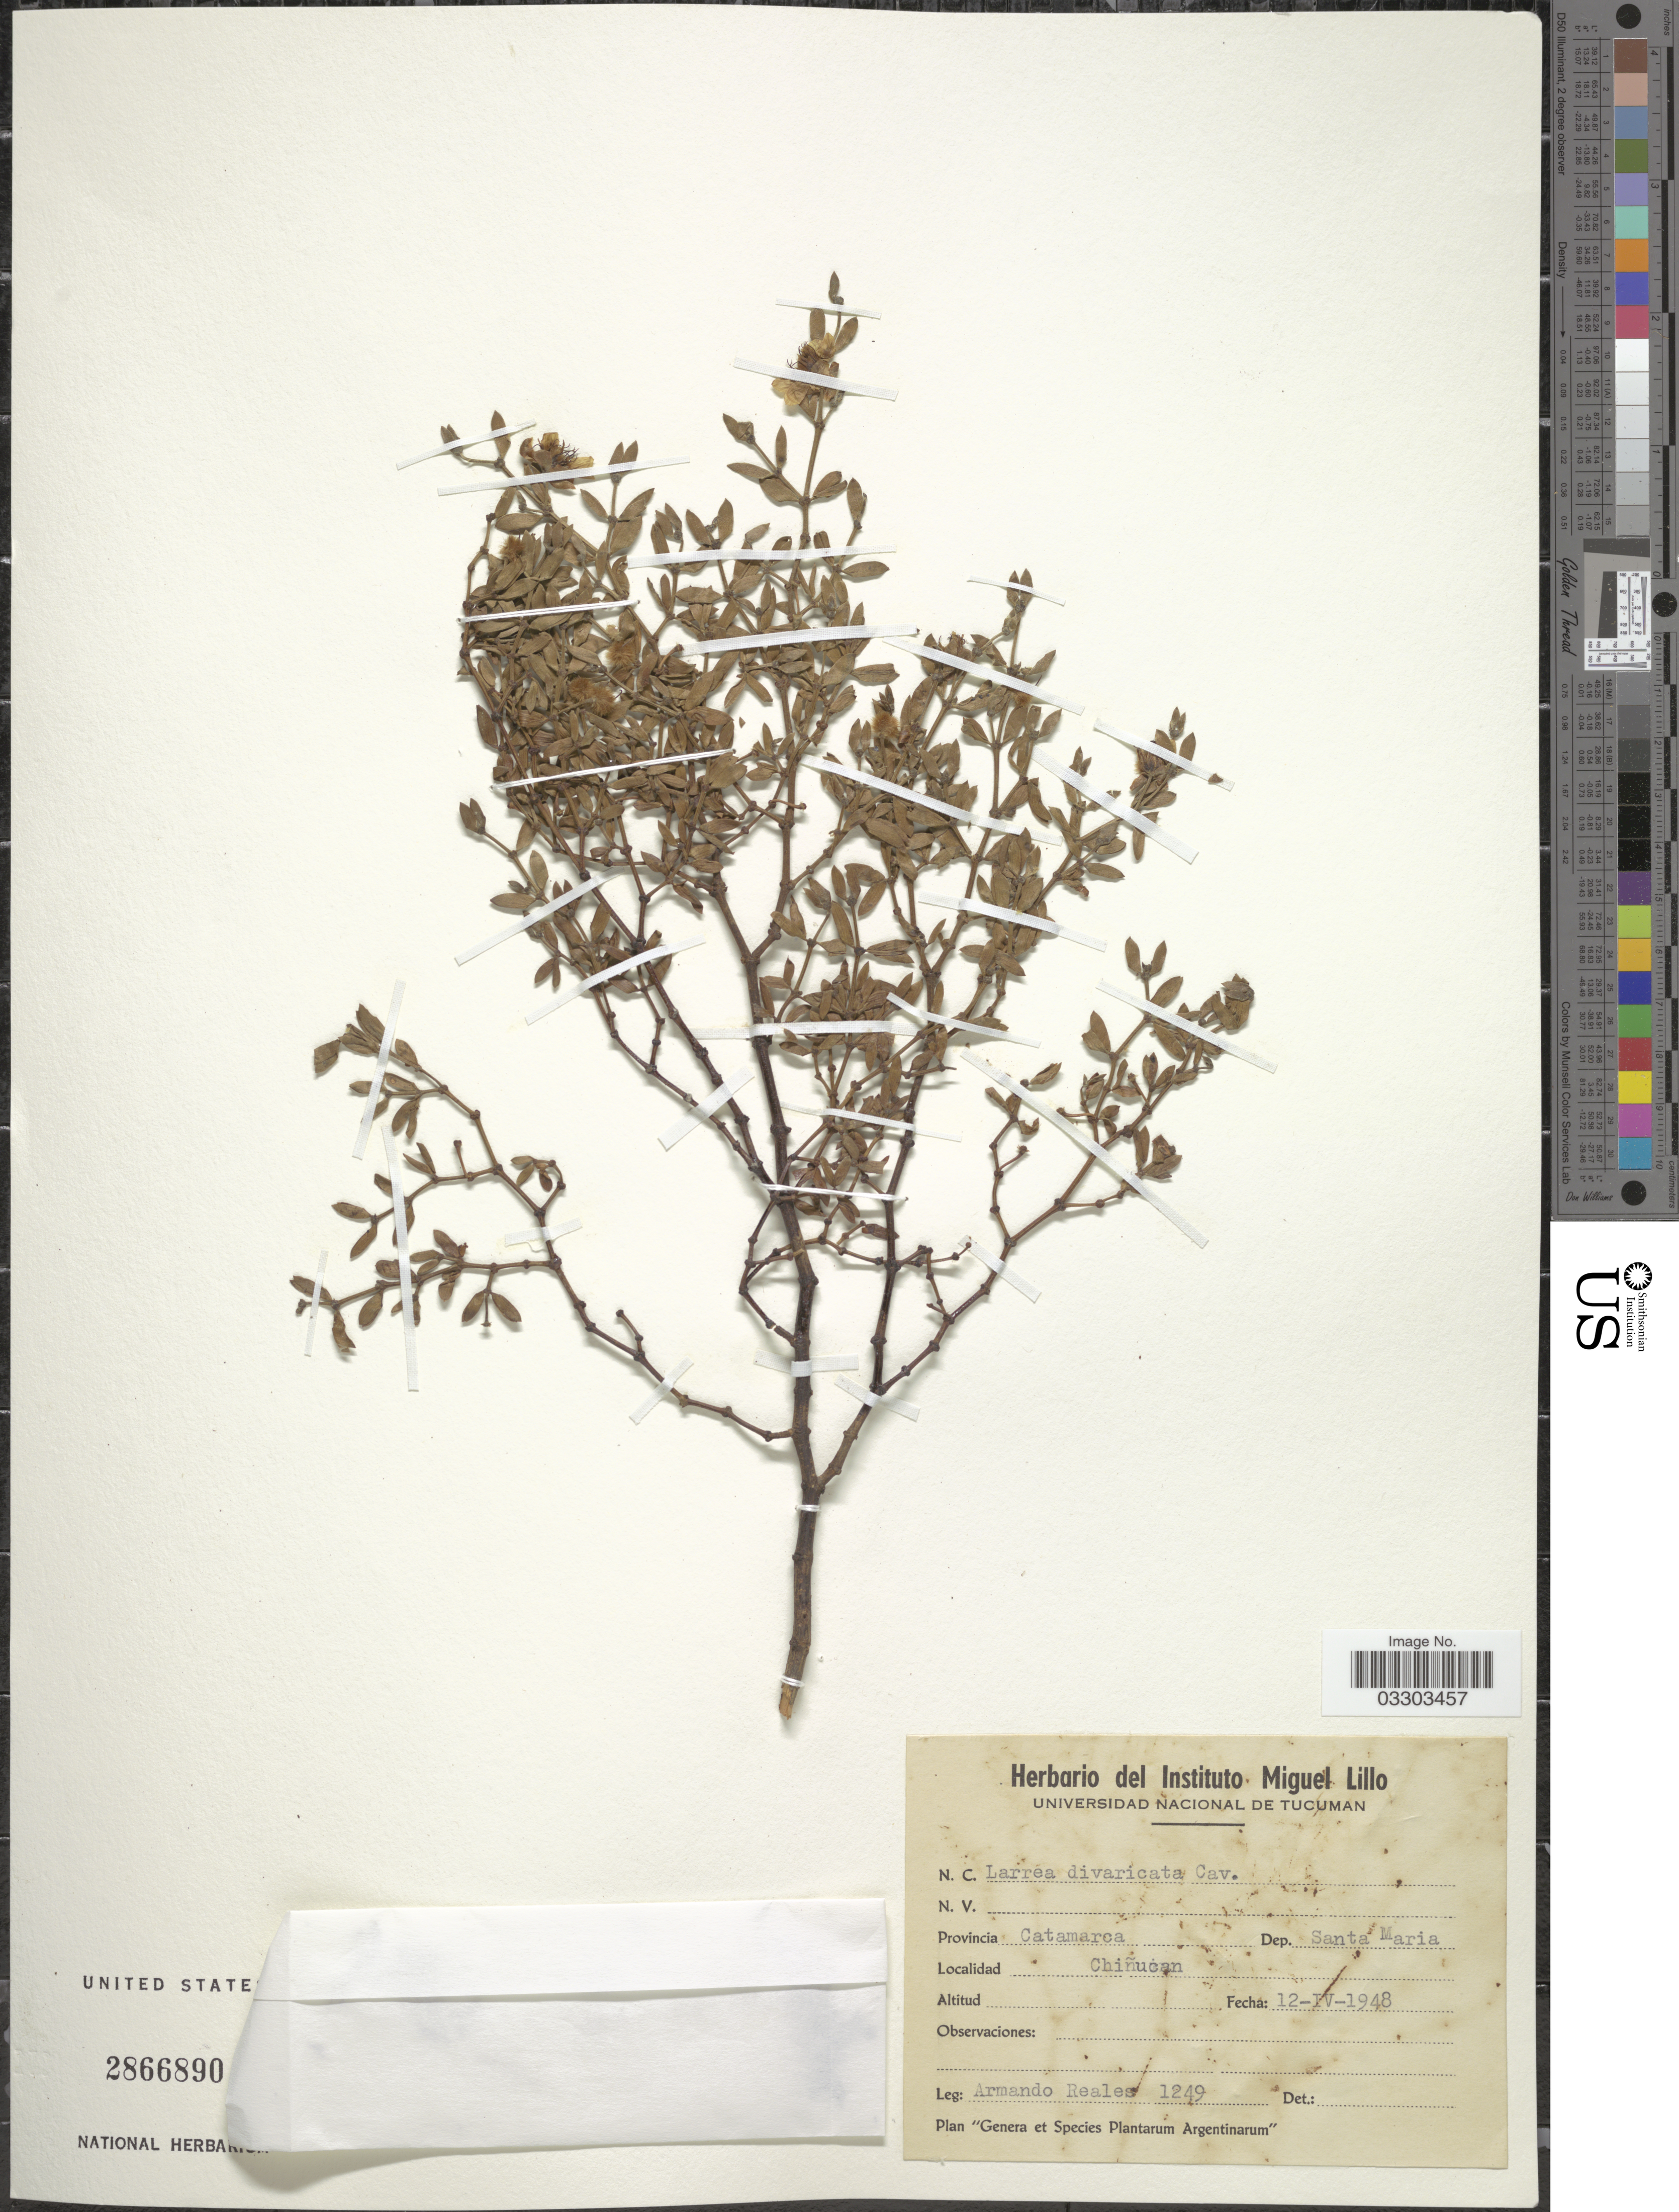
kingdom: Plantae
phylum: Tracheophyta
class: Magnoliopsida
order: Zygophyllales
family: Zygophyllaceae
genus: Larrea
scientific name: Larrea divaricata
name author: Cav.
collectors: A. Reales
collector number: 1249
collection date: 1948-04-12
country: Argentina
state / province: Catamarca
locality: Dep. Santa Maria. Chiñucan.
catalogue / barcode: US 2866890